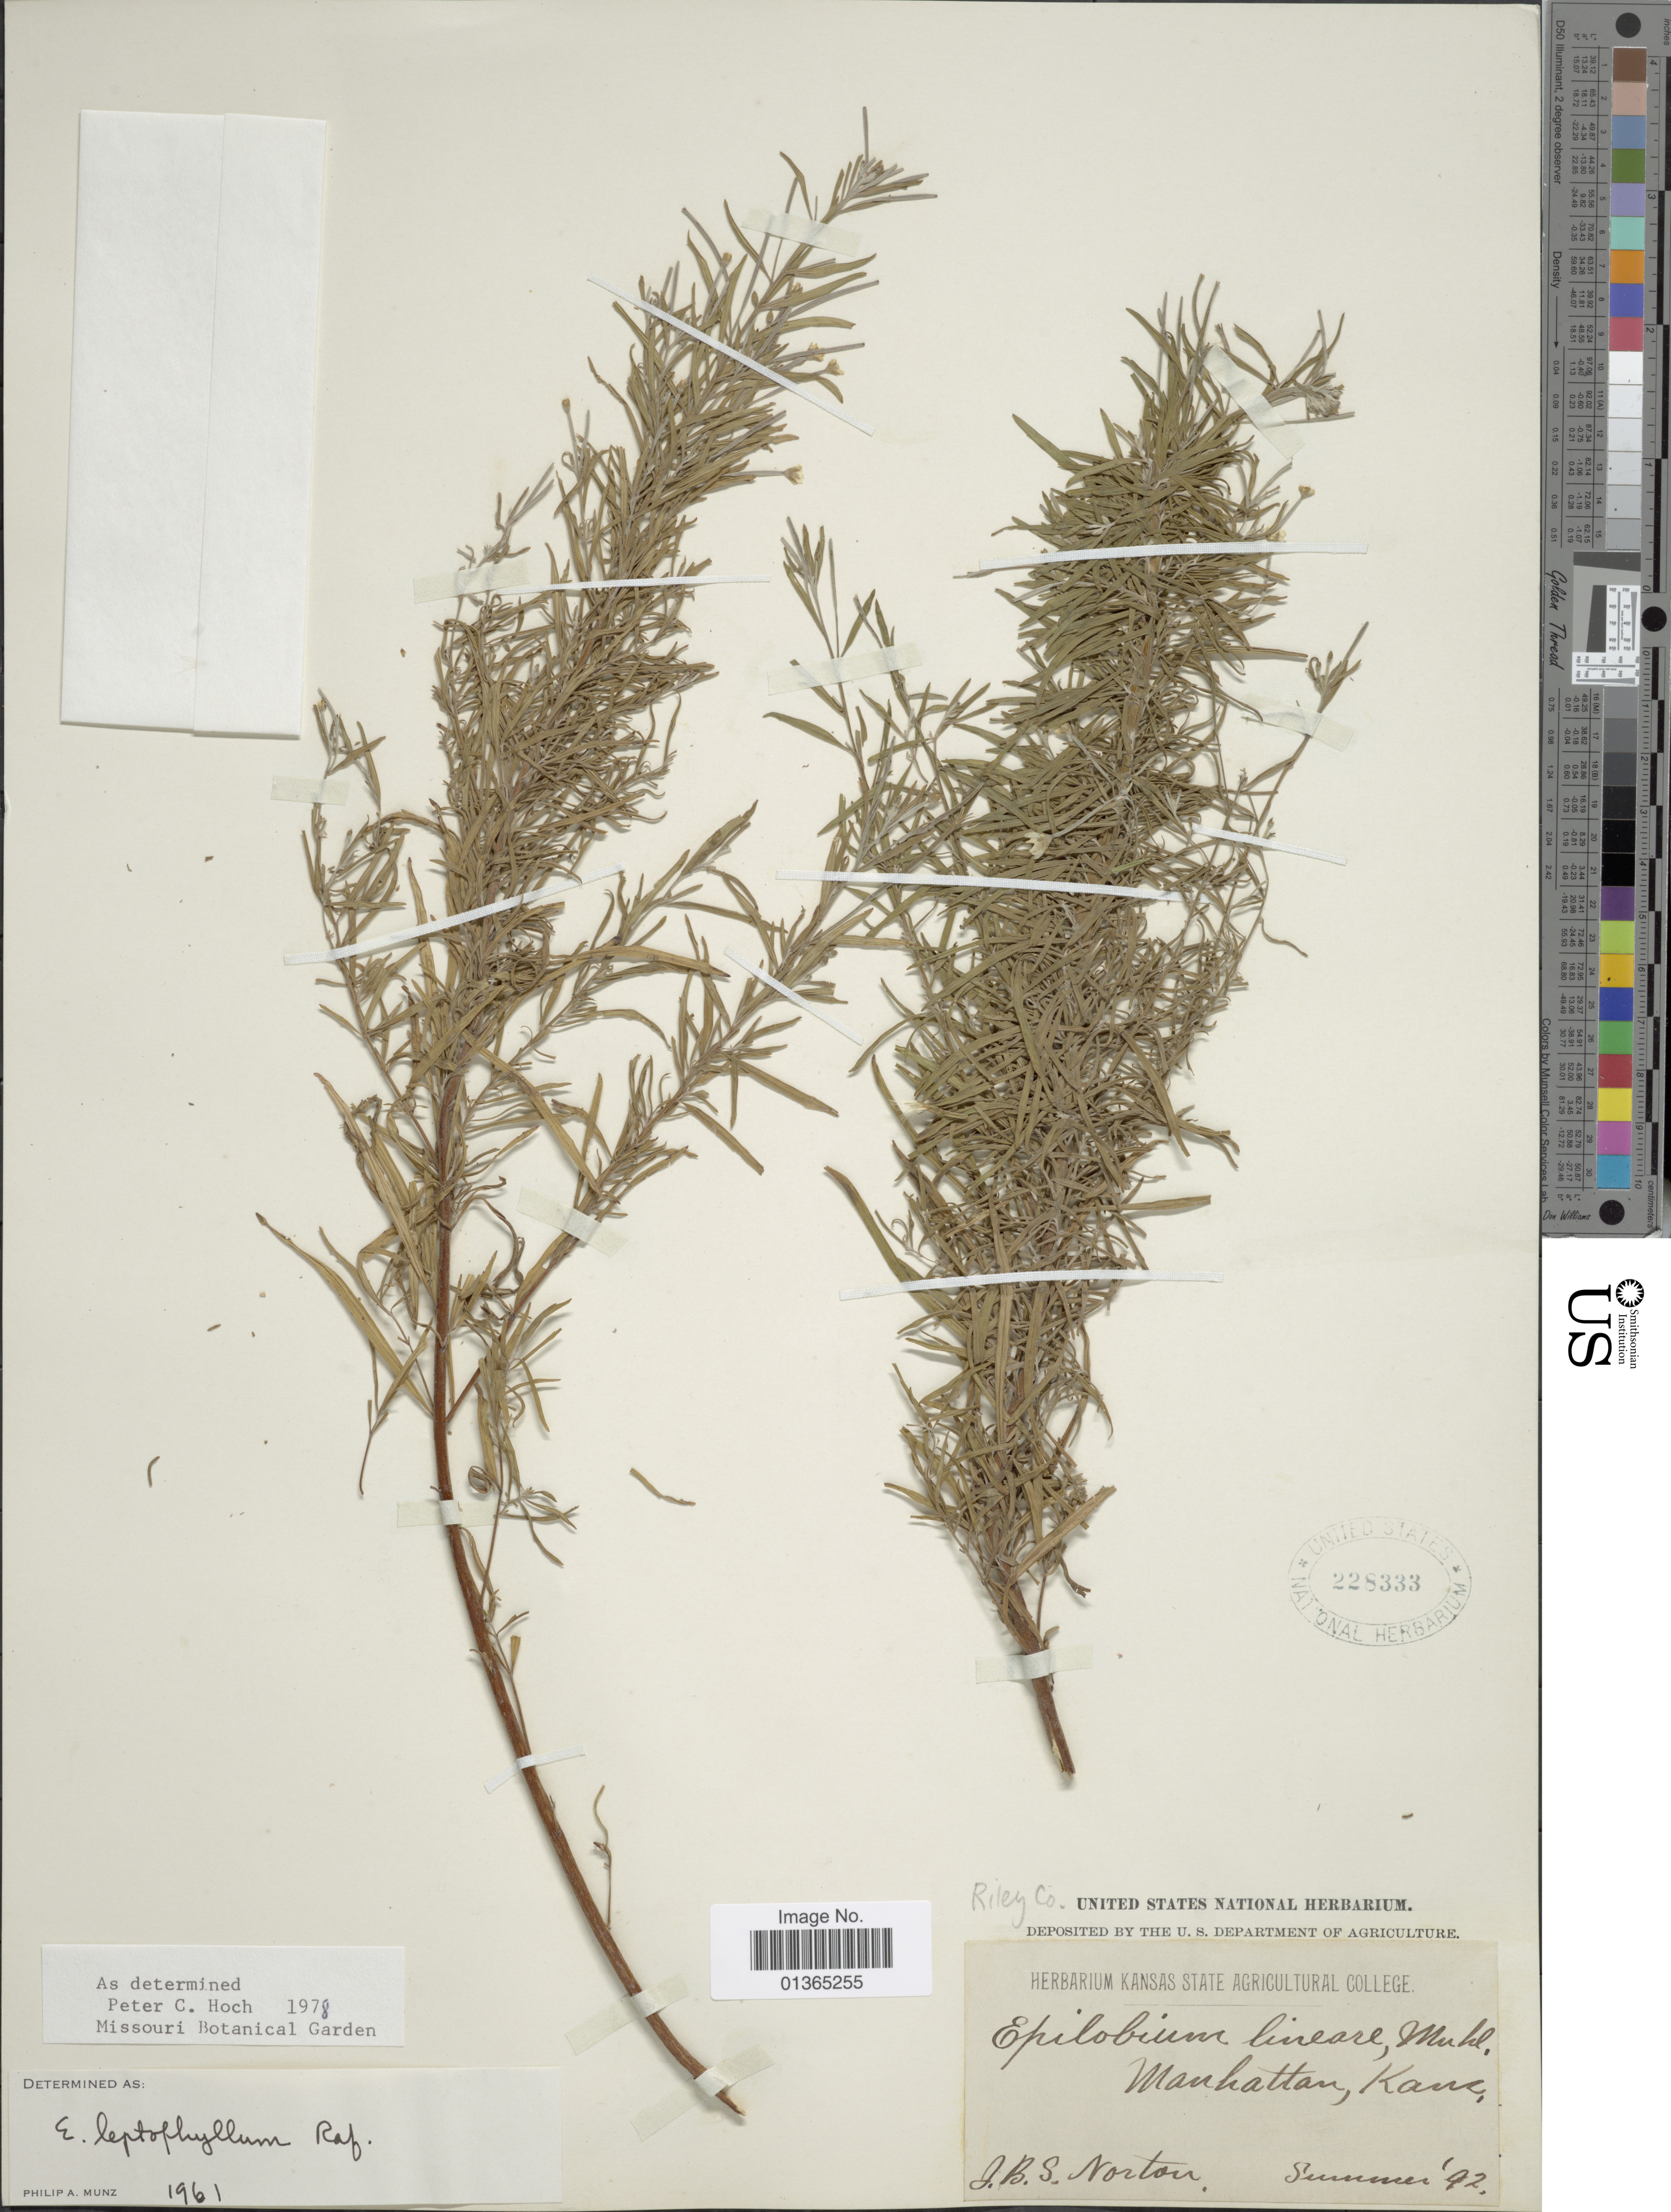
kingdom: Plantae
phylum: Tracheophyta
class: Magnoliopsida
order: Myrtales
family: Onagraceae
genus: Epilobium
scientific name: Epilobium leptophyllum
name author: Raf.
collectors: J. B. S. Norton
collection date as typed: Summer '92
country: United States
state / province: Kansas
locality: Manhattan. Riley Co.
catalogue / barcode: US 228333